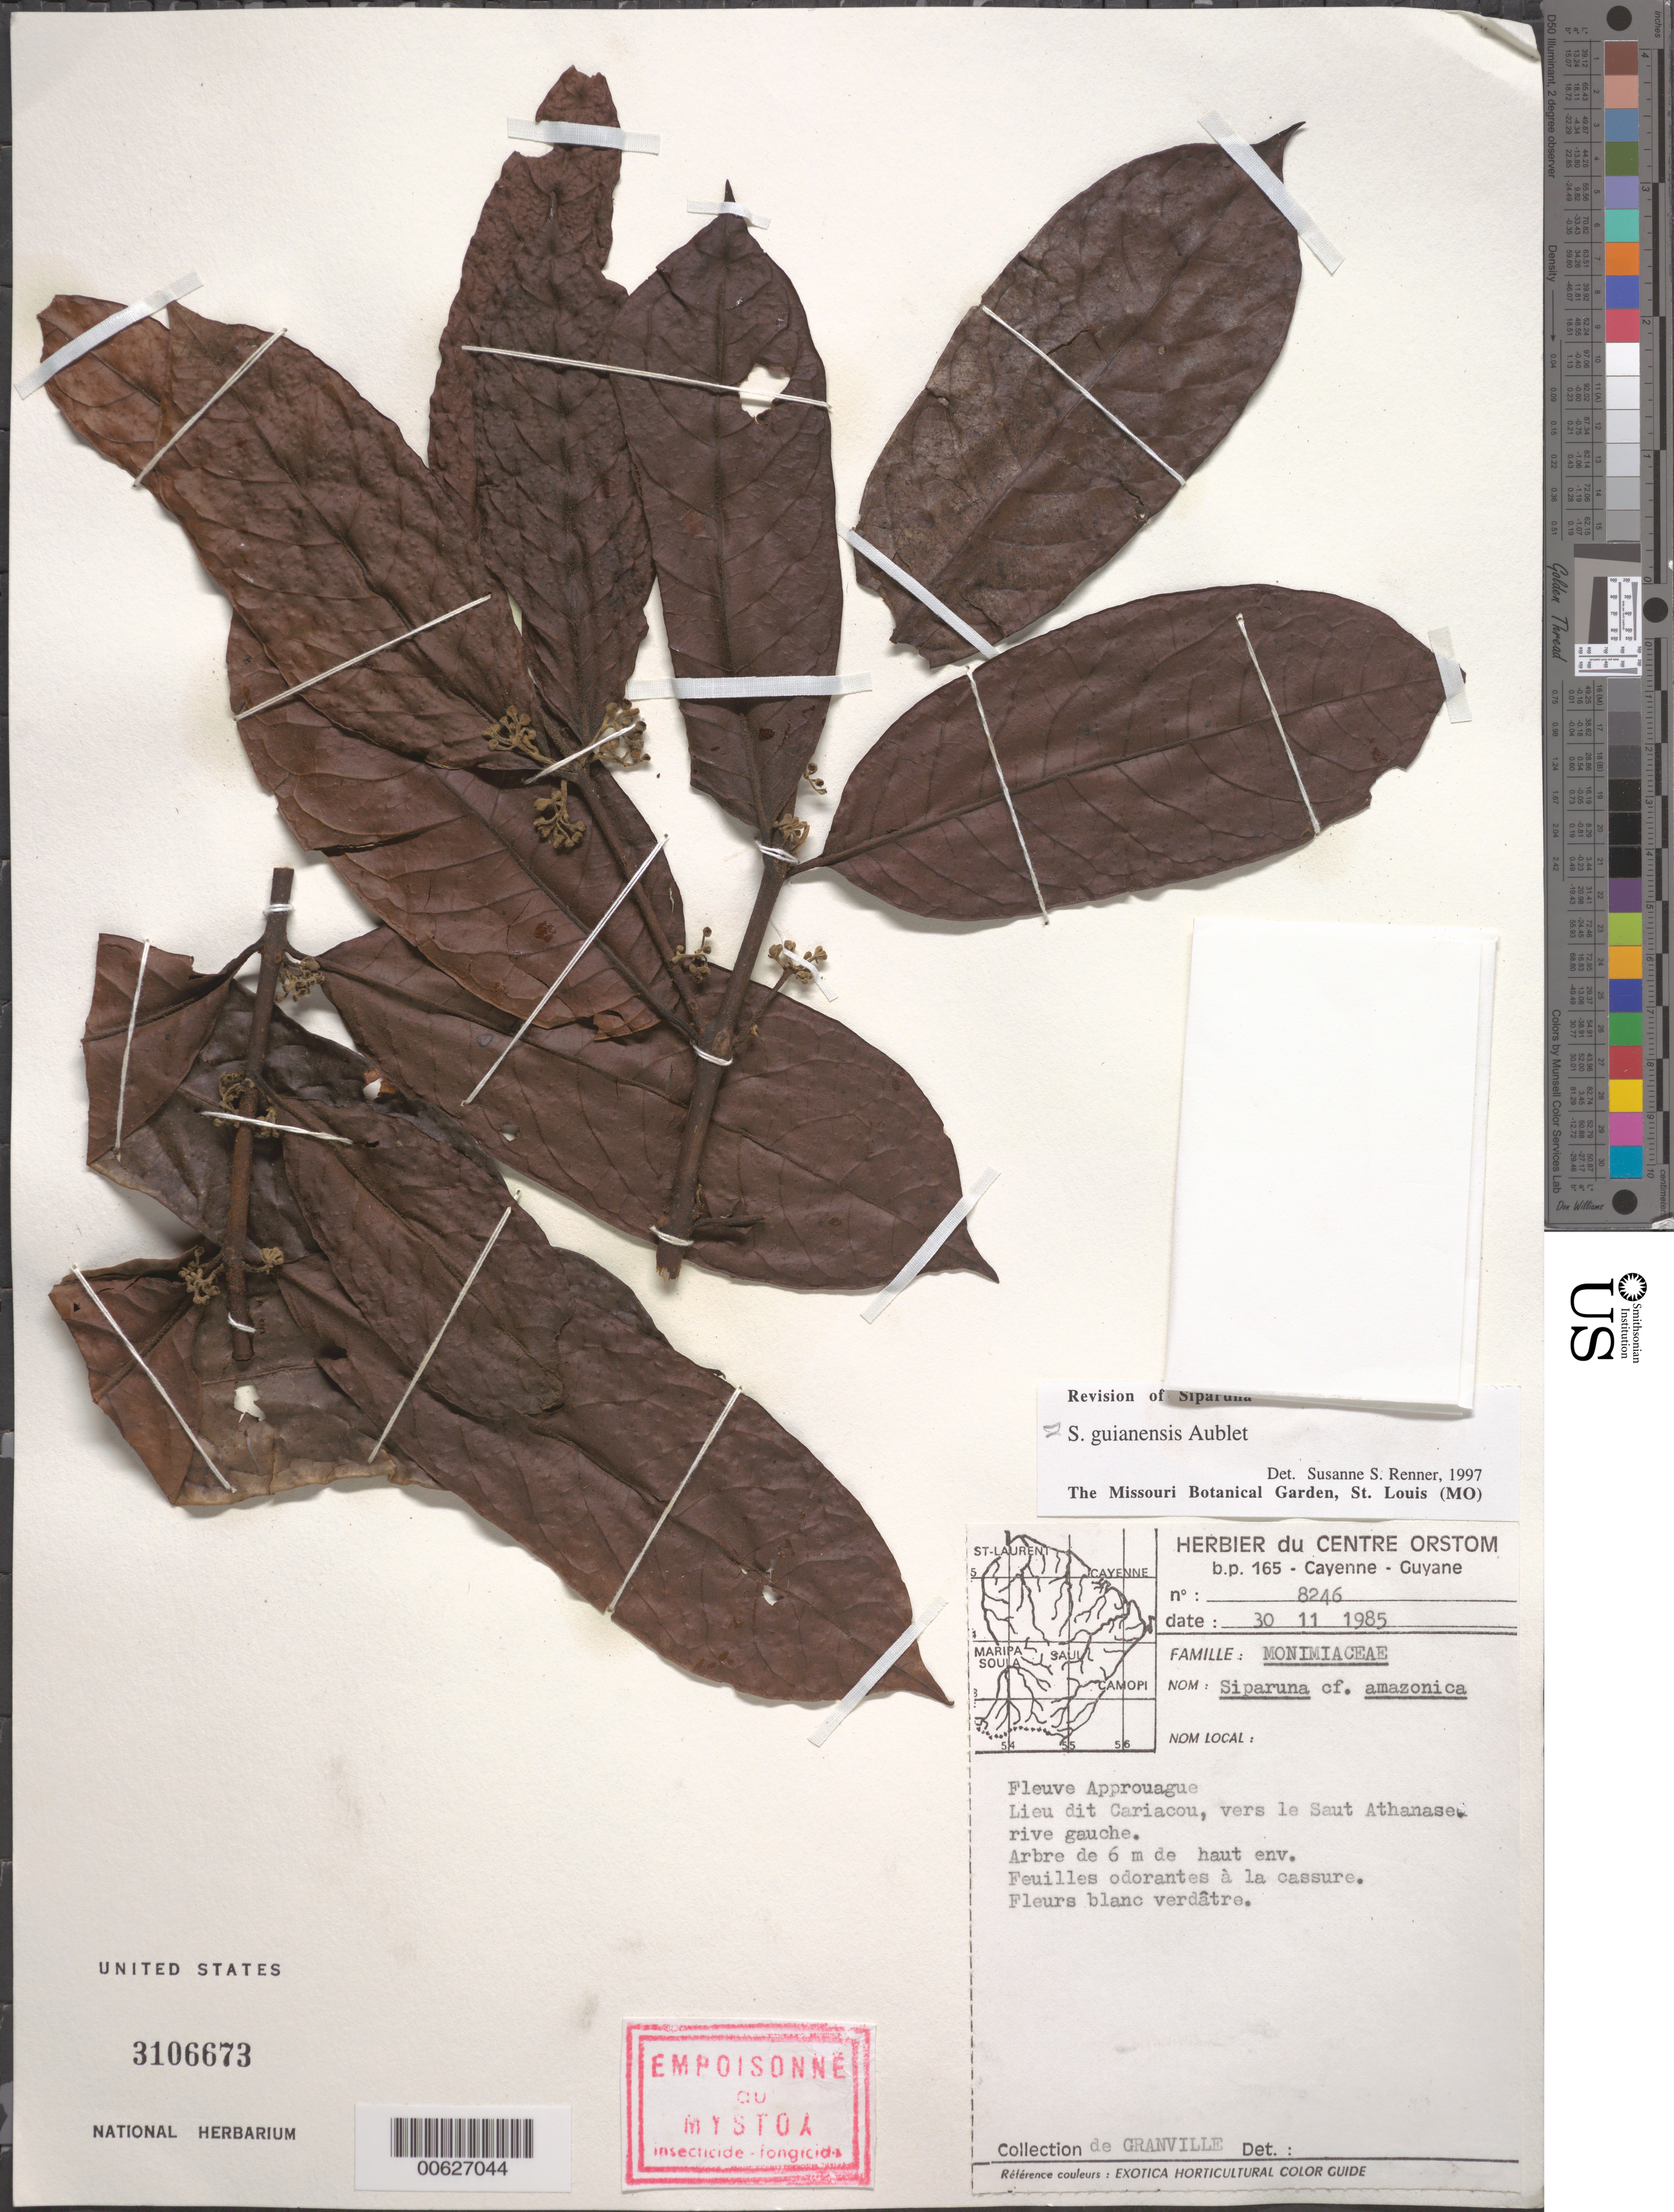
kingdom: Plantae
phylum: Tracheophyta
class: Magnoliopsida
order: Laurales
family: Siparunaceae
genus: Siparuna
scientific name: Siparuna guianensis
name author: Aubl.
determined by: Renner, S. S.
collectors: J.-J. de Granville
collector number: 8246 x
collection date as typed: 30-Nov-85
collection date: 1985-11-30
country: French Guiana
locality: Approuague R., Cariacou, vers Saut Athanase, rive gauche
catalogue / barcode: US 3106673